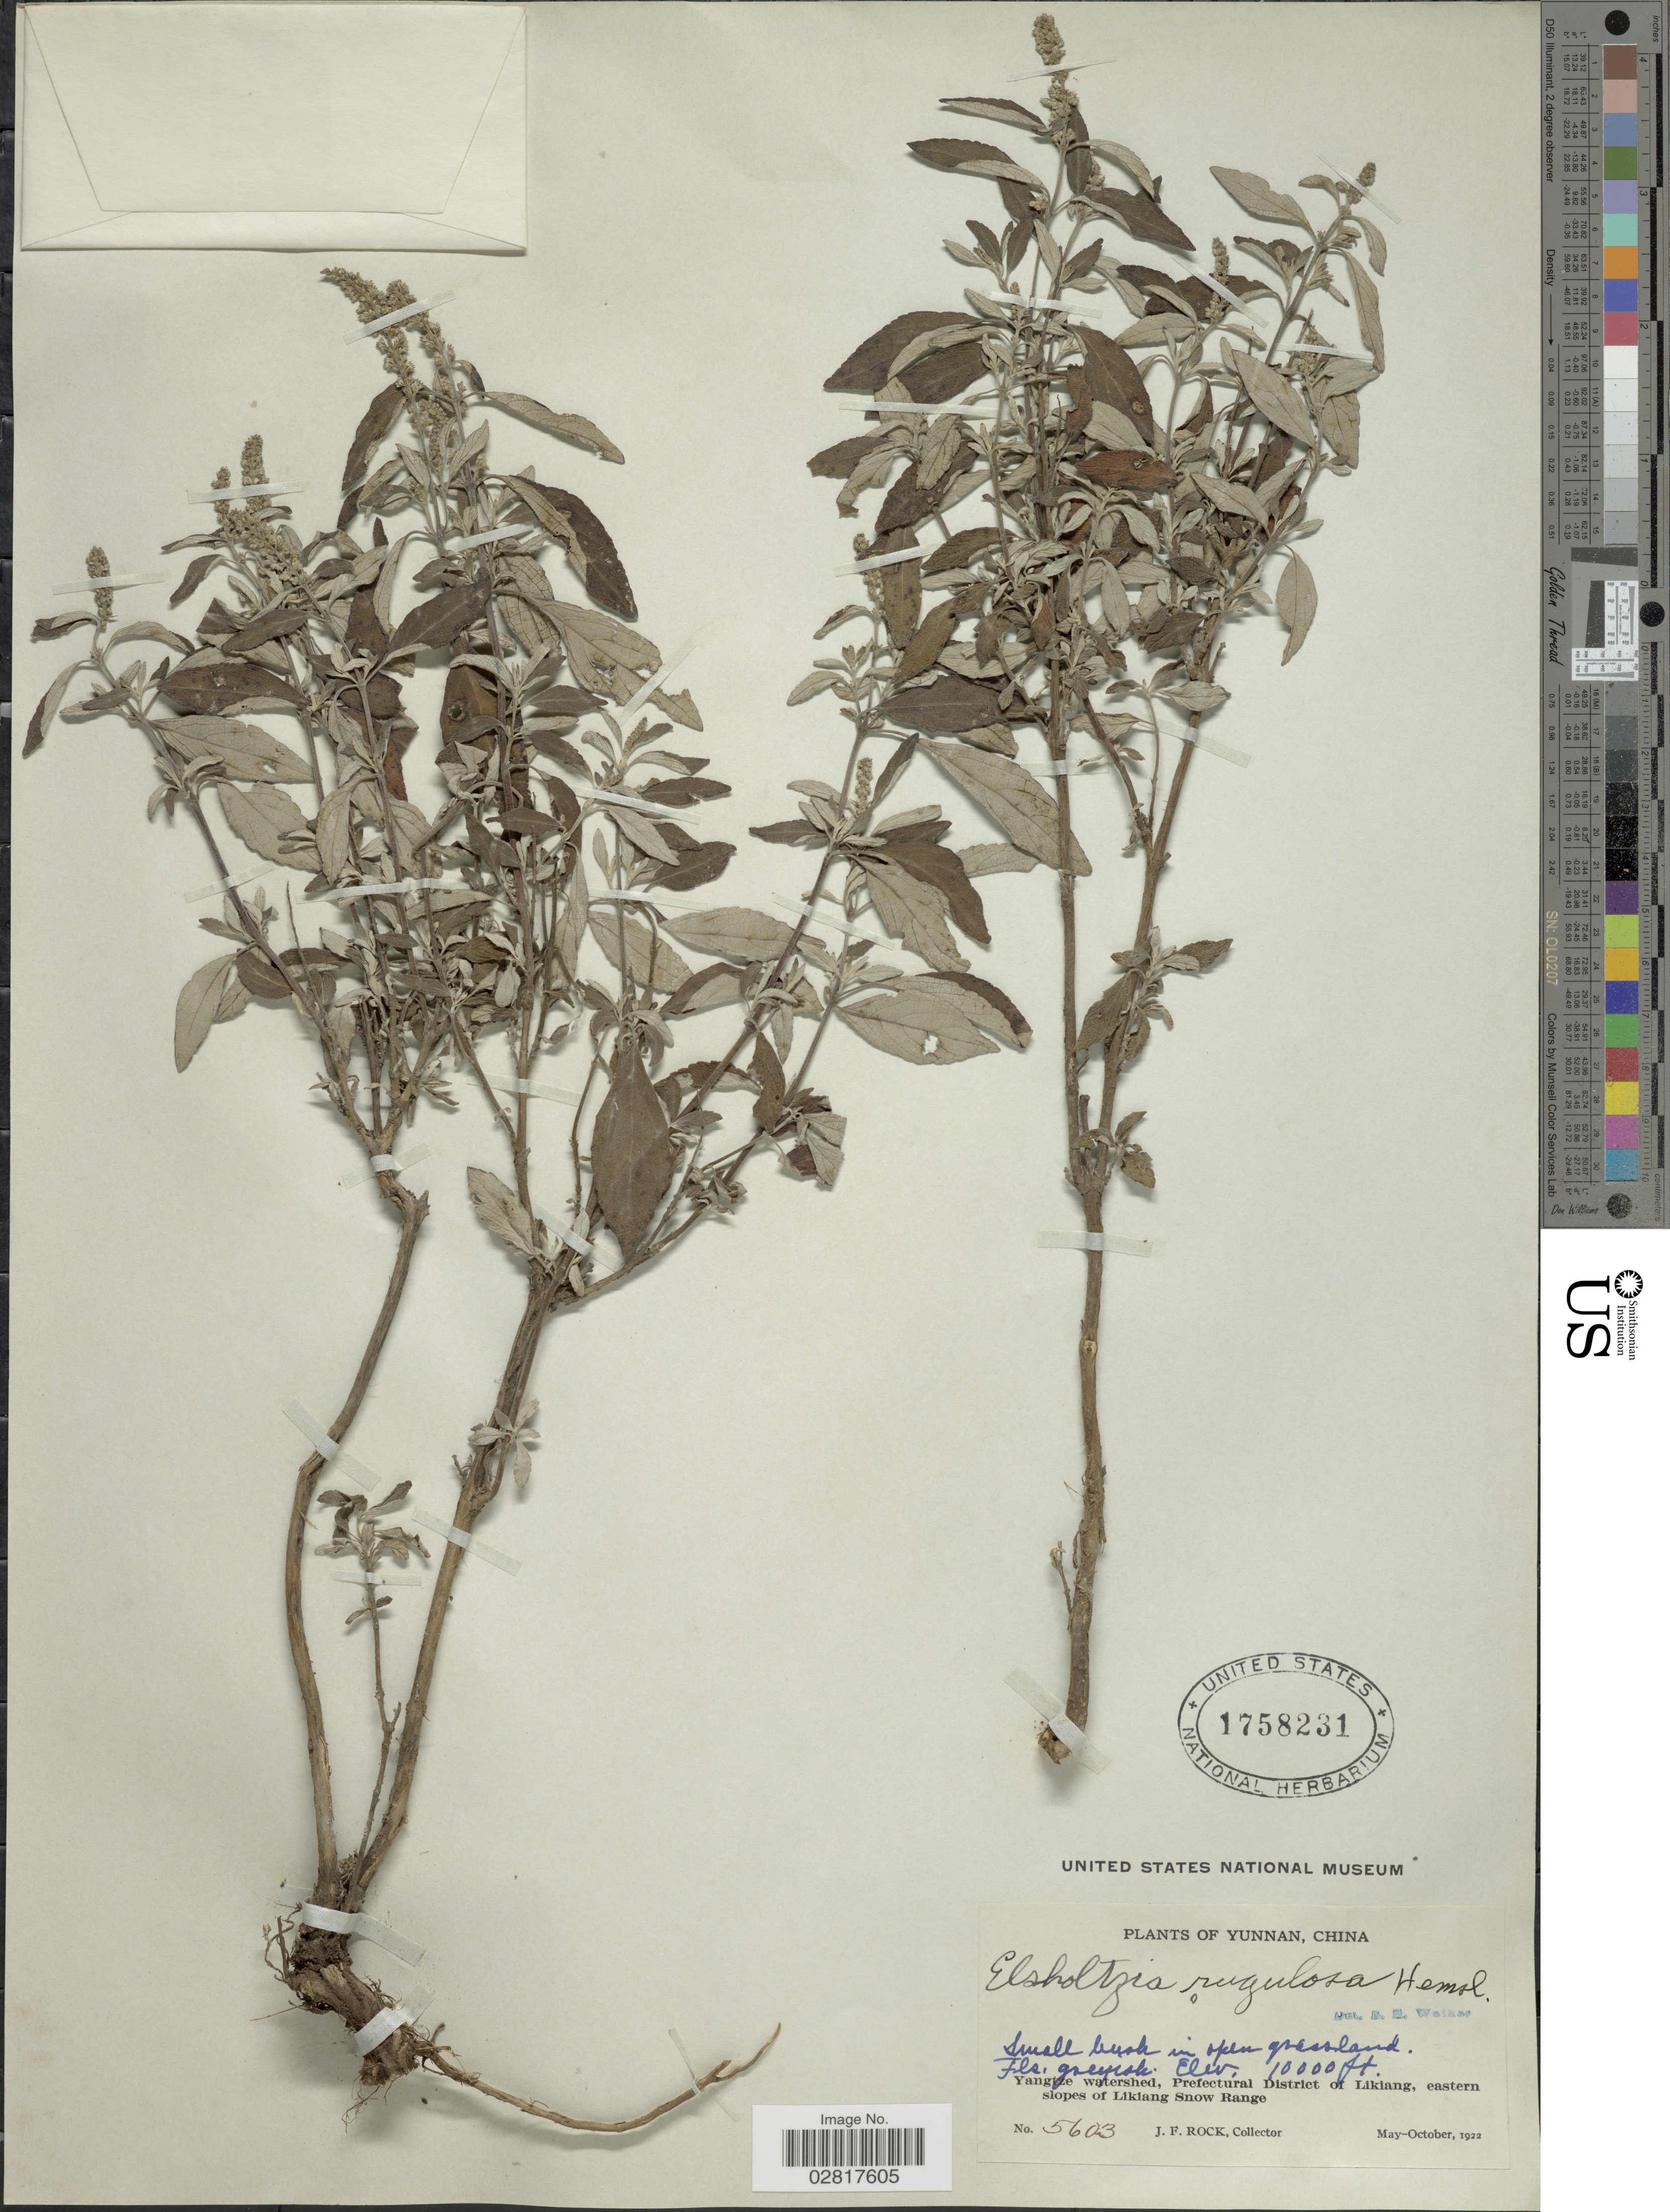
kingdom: Plantae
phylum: Tracheophyta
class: Magnoliopsida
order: Lamiales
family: Lamiaceae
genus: Elsholtzia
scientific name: Elsholtzia rugulosa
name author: Hemsl.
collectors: J. Rock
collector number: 5603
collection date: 1922-05/1922-10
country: China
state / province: Yunnan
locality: Yangtze watershed, Prefectural District of Likiang, eastern slopes of Likiang Snow Range.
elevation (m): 3048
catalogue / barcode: US 1758231